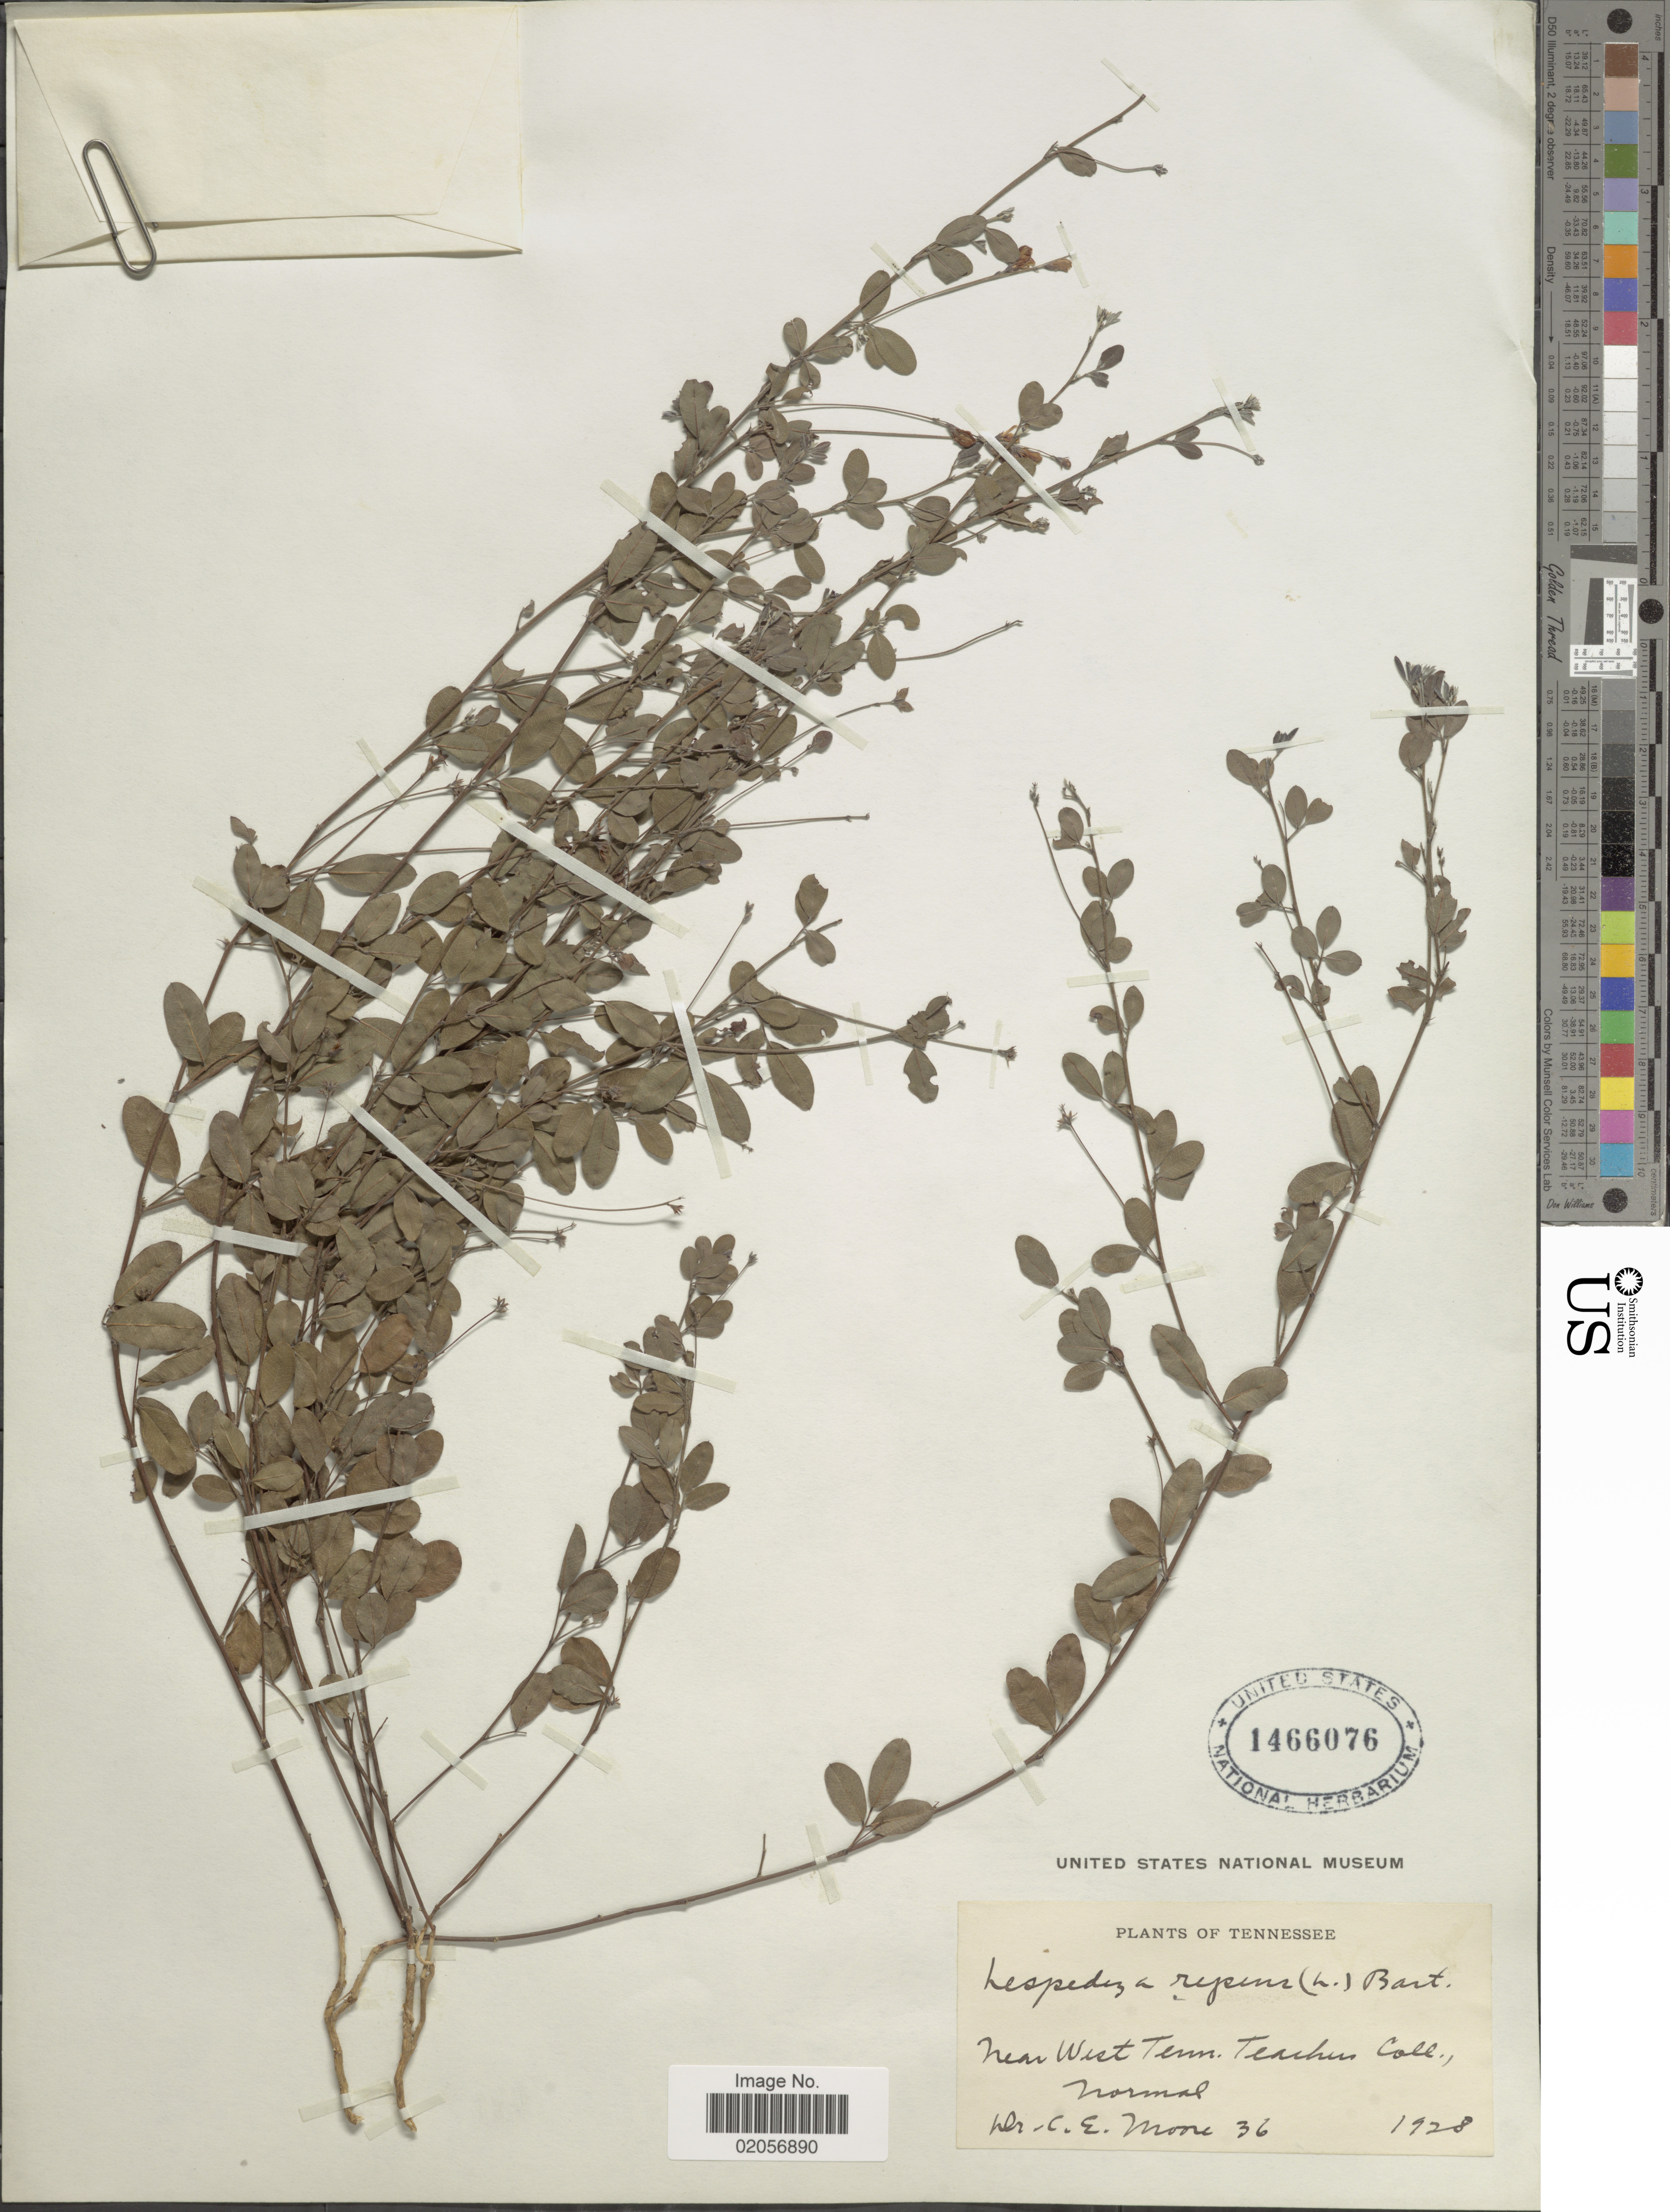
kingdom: Plantae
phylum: Tracheophyta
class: Magnoliopsida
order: Fabales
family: Fabaceae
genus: Lespedeza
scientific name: Lespedeza repens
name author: (L.) W.P.C. Barton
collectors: C. Moore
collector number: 36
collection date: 1928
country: United States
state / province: Tennessee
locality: Near West Tenn. Teachers Coll., Normal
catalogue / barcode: US 1466076